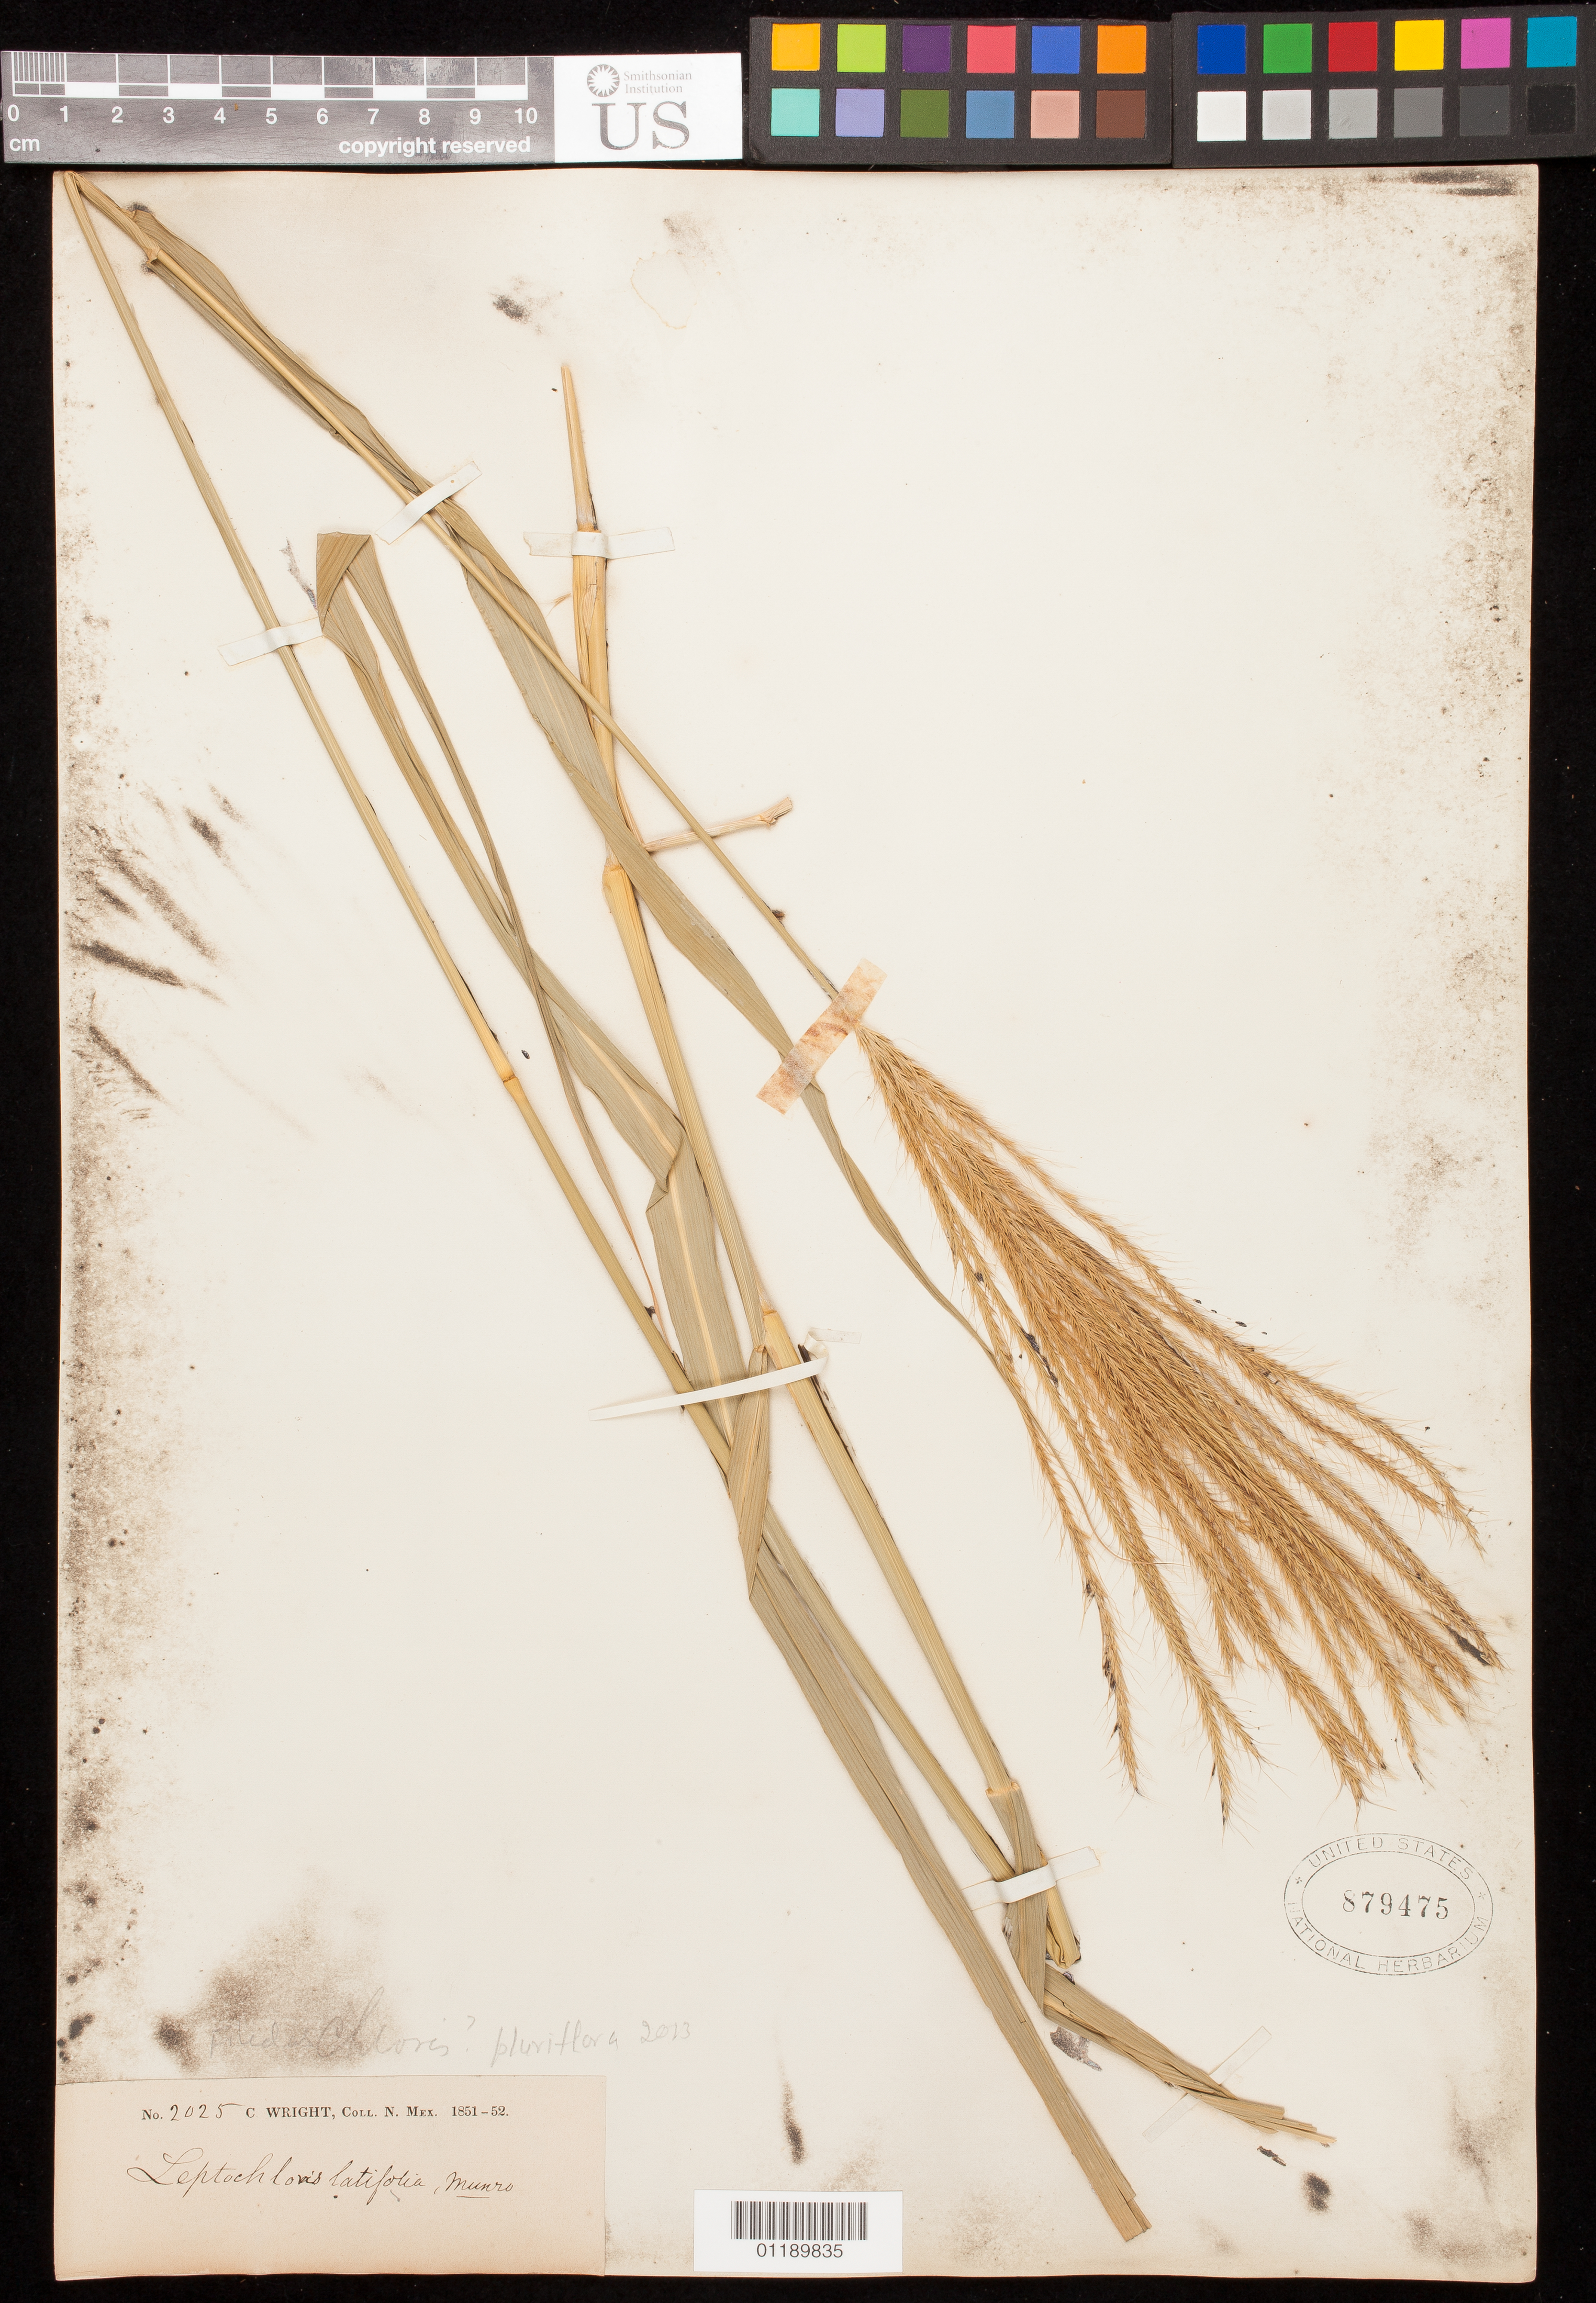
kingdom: Plantae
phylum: Tracheophyta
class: Liliopsida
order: Poales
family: Poaceae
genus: Leptochloa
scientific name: Leptochloa pluriflora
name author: (E. Fourn.) P.M. Peterson & N. Snow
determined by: Snow, N.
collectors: C. Wright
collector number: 2025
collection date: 1851/1852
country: United States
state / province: New Mexico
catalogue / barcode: US 879475